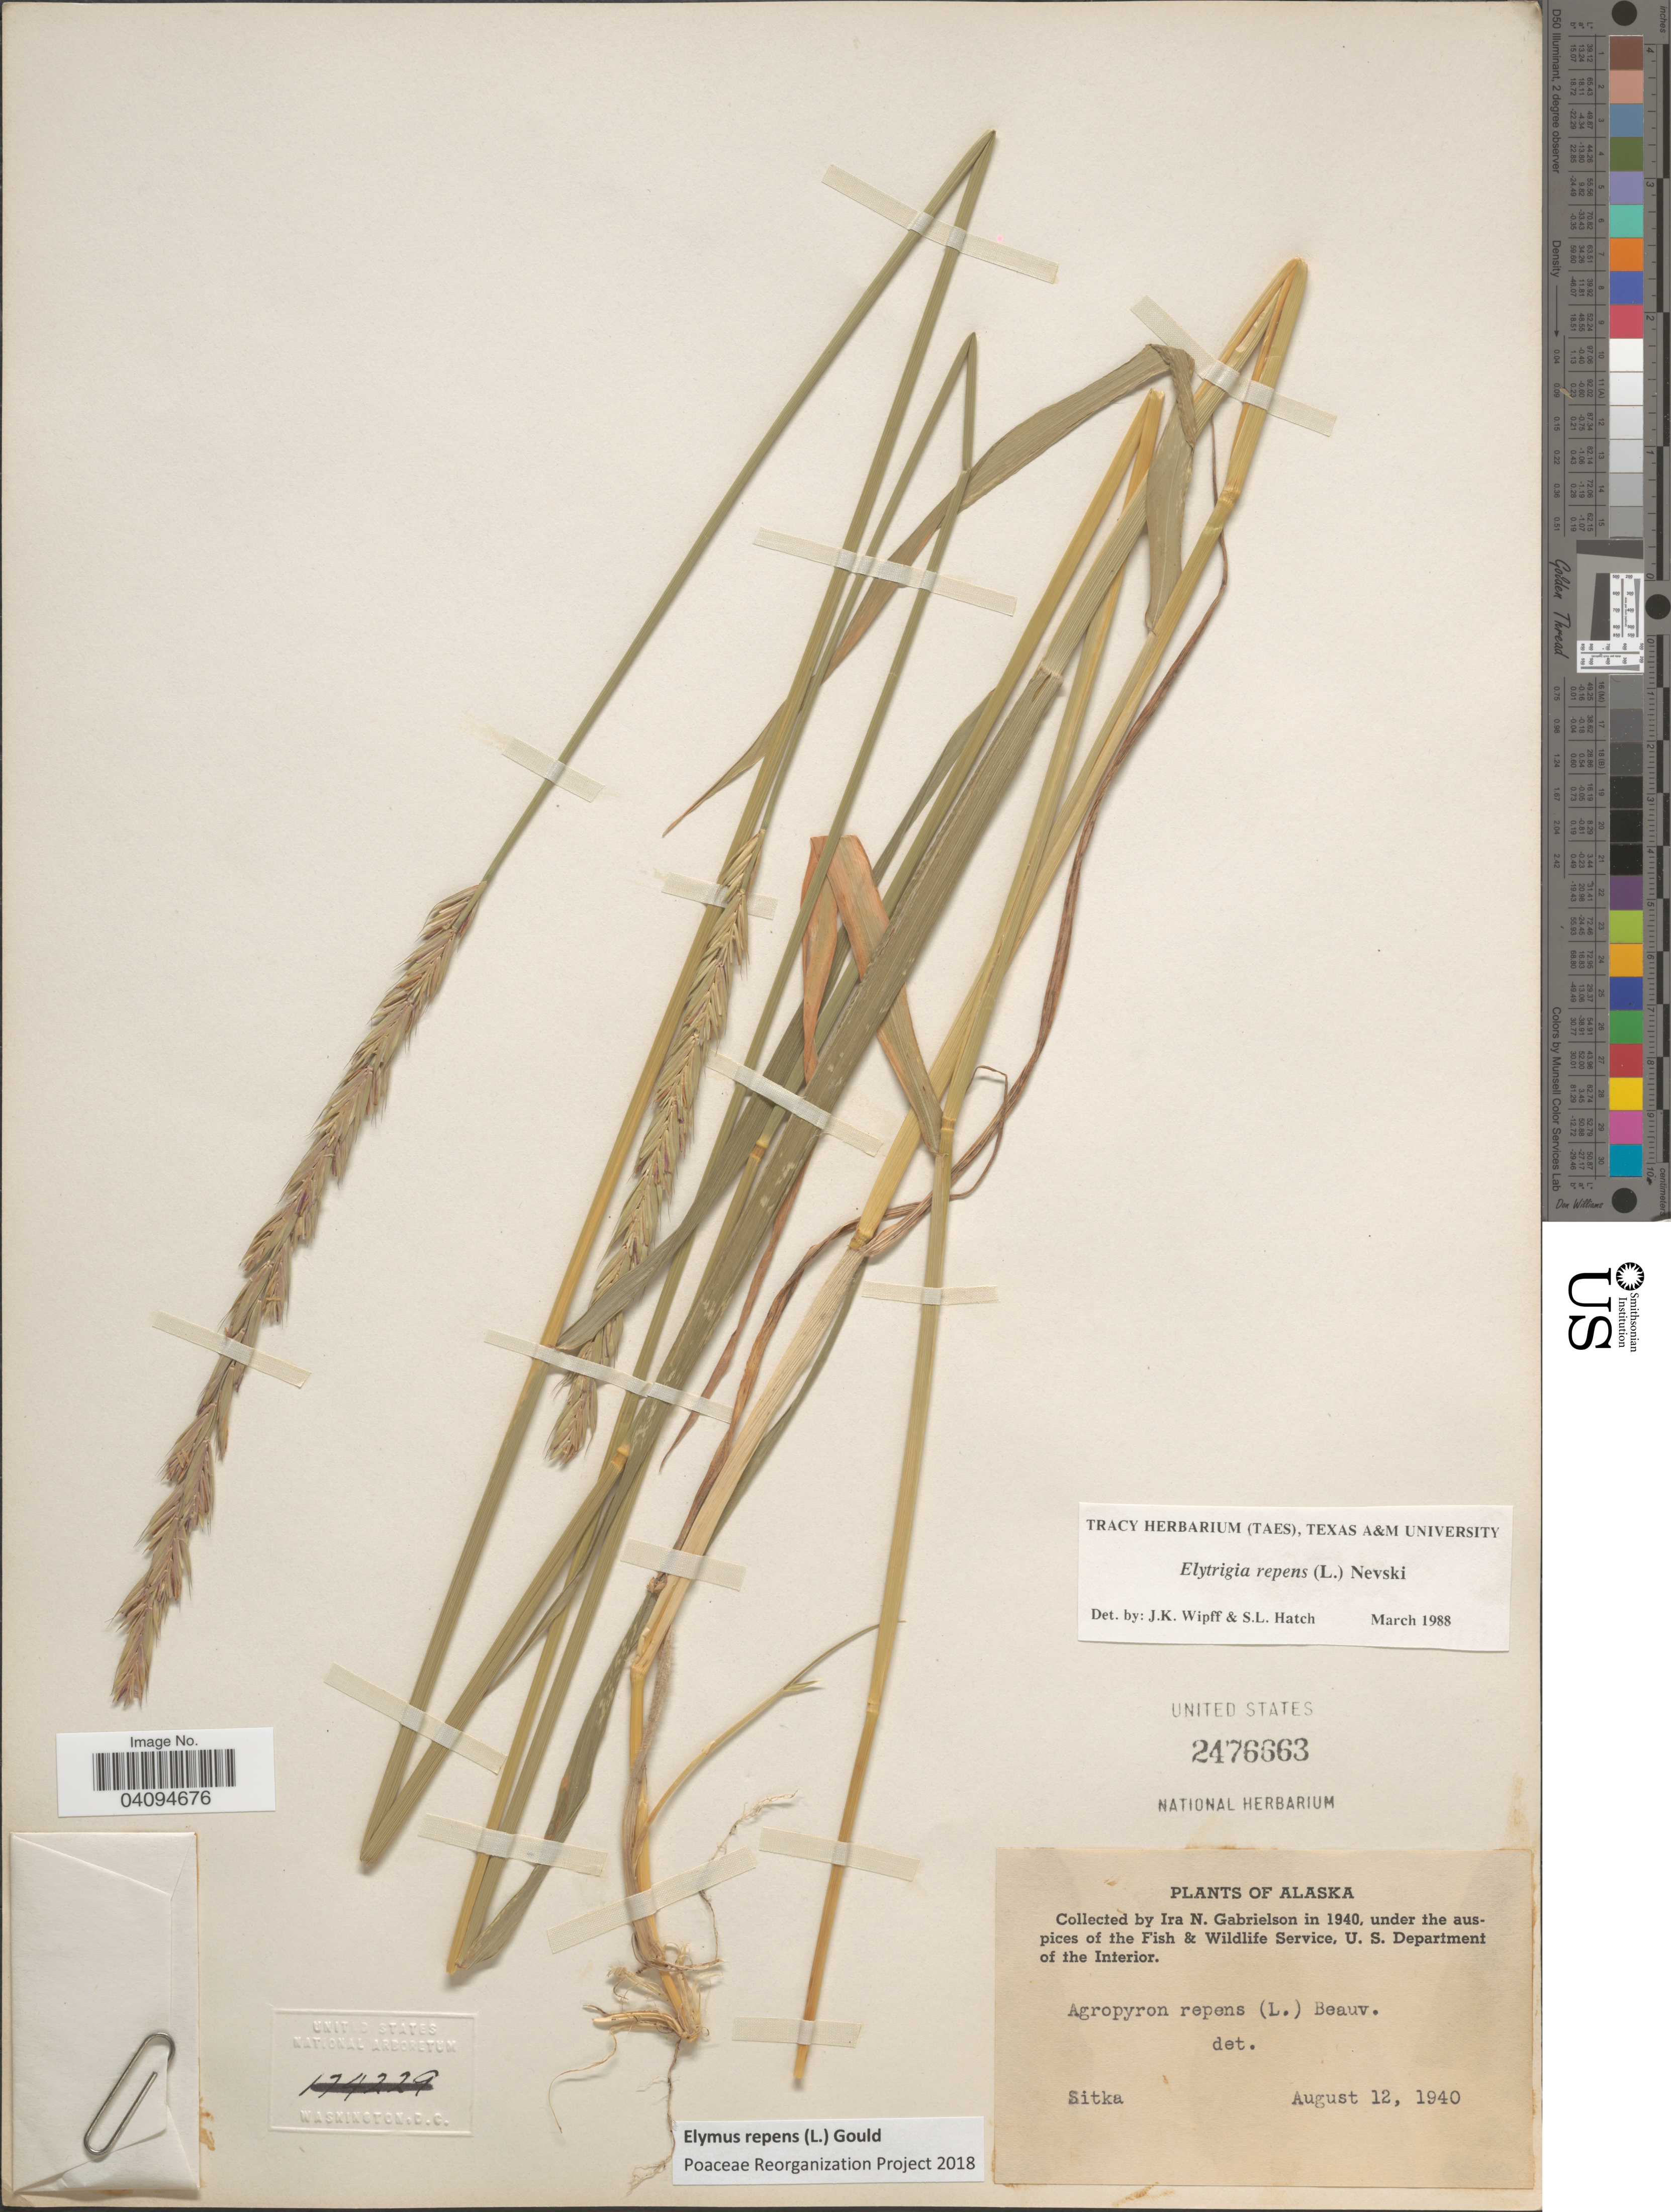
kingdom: Plantae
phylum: Tracheophyta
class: Liliopsida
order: Poales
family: Poaceae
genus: Elymus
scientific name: Elymus repens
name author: (L.) Gould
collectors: I. Gabrielson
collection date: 1940-08-12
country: United States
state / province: Alaska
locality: Sitka.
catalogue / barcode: US 2476663